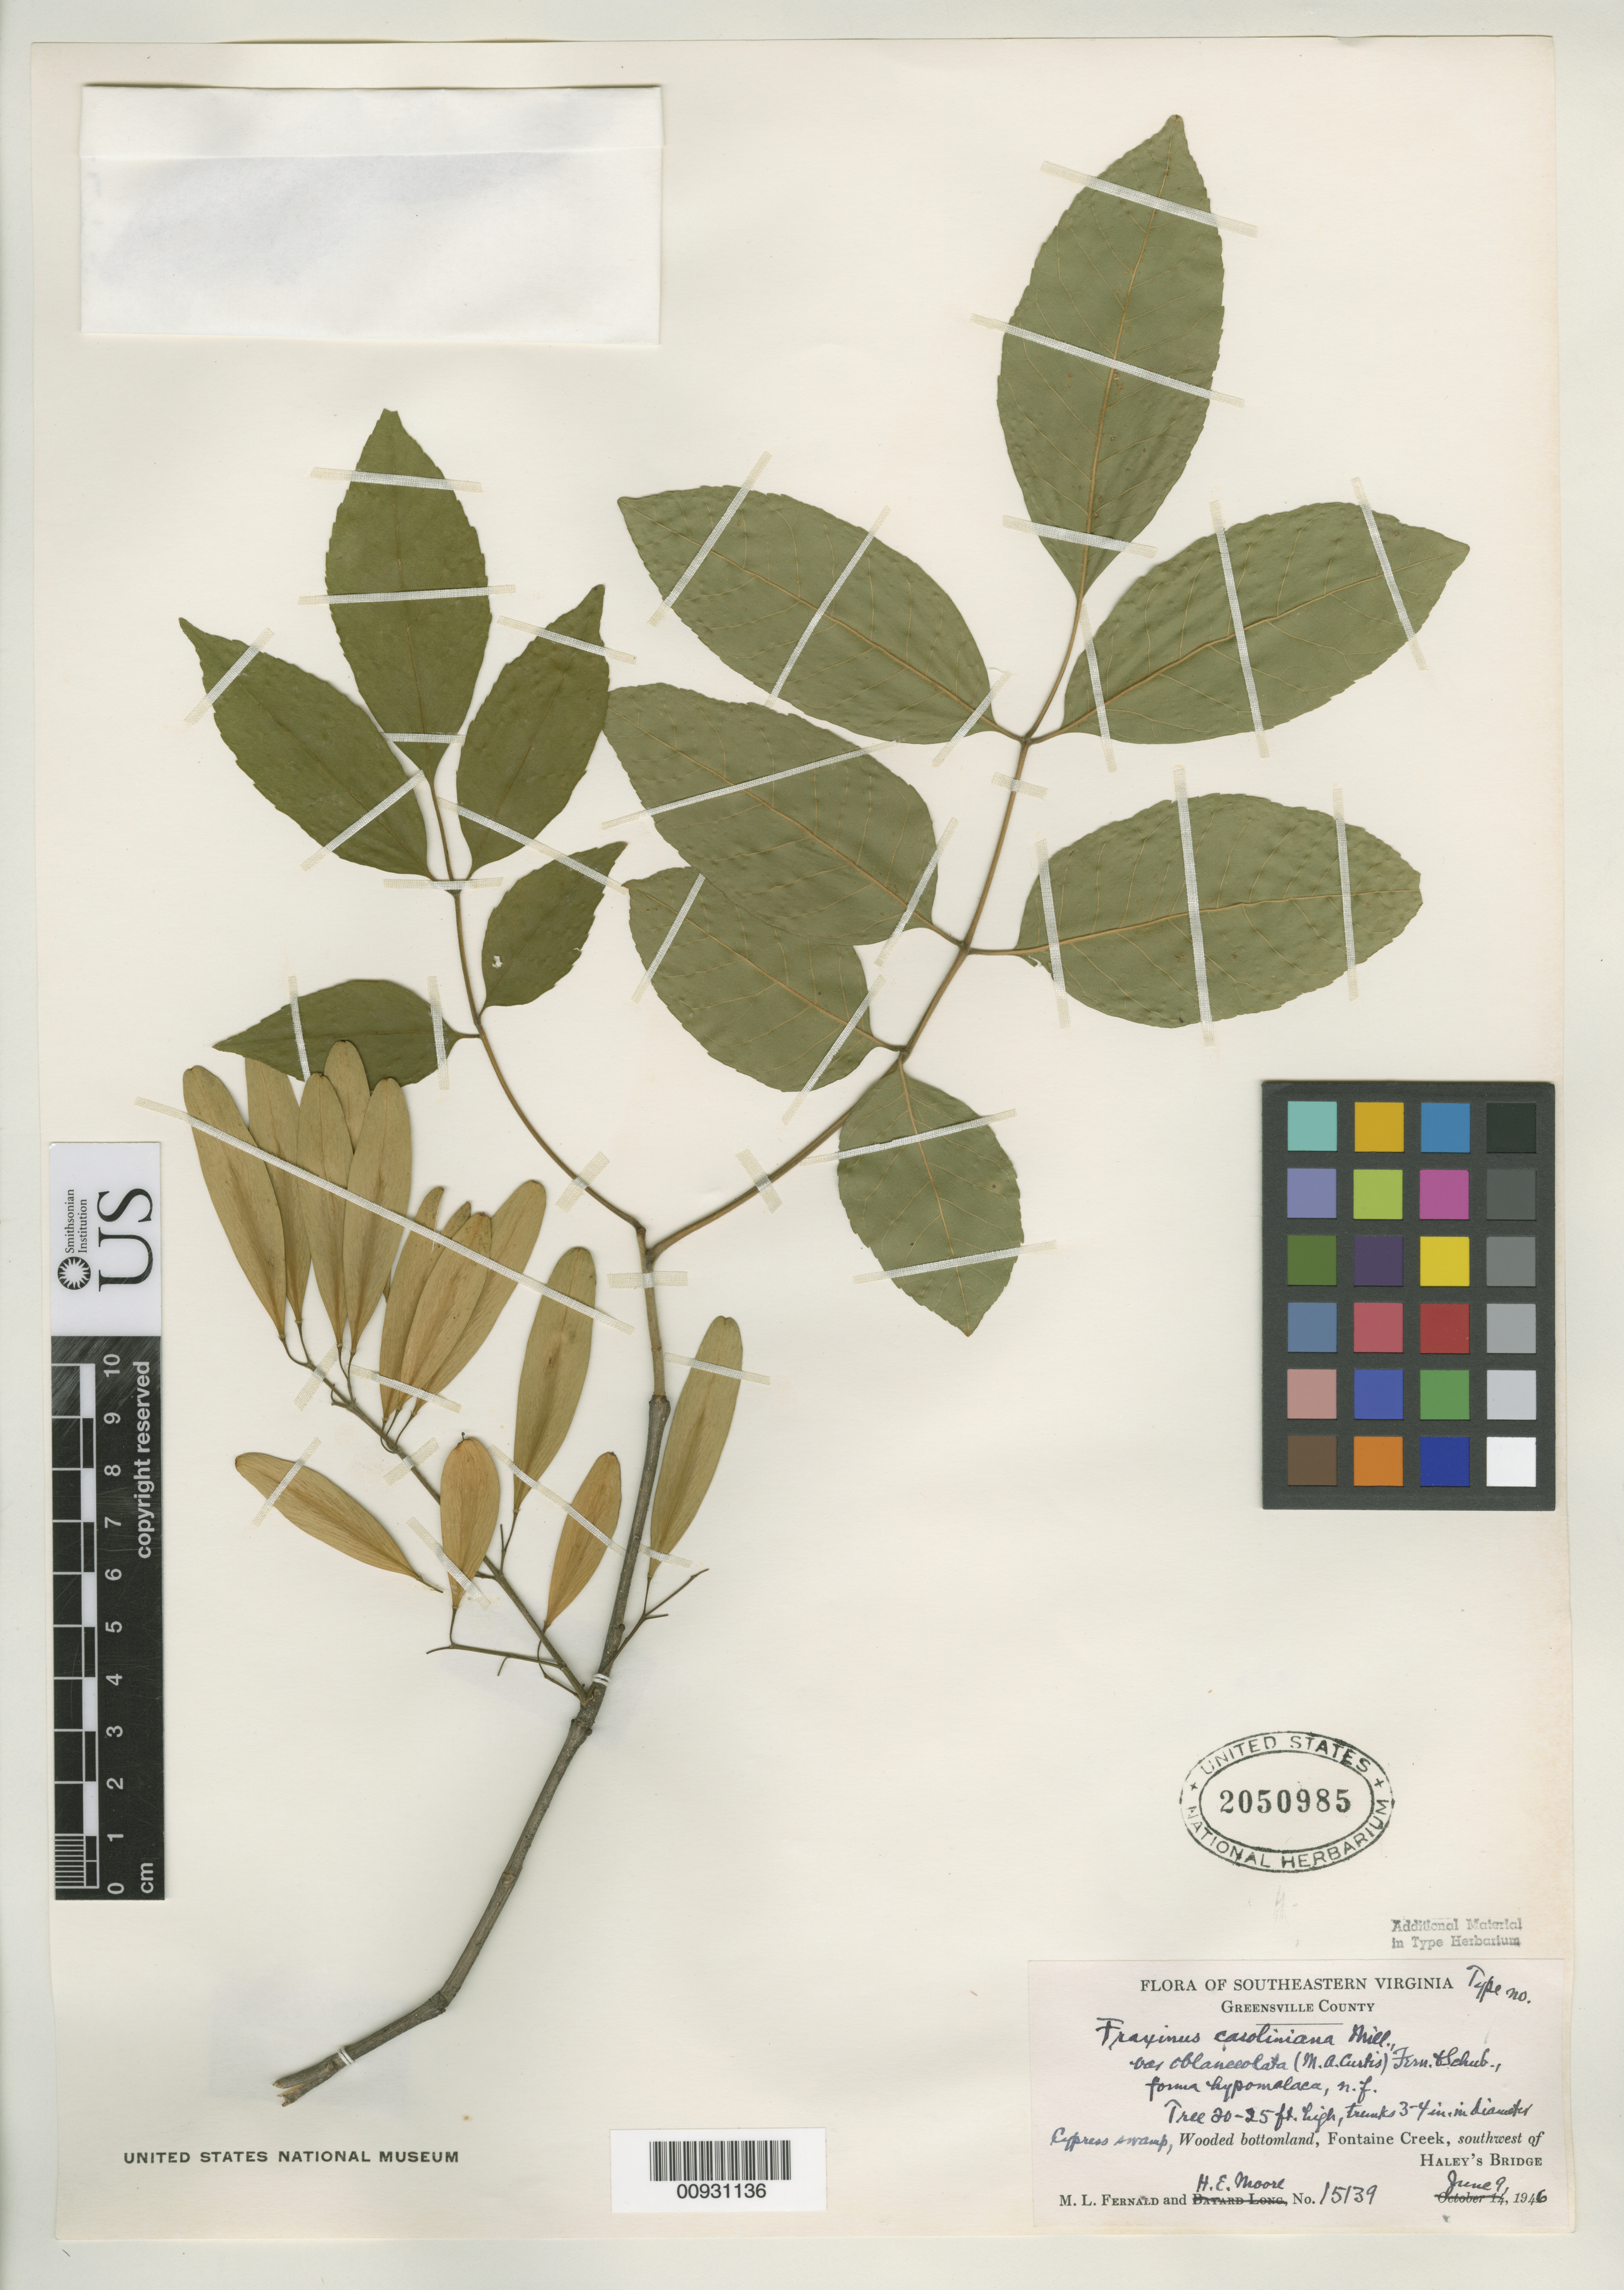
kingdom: Plantae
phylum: Tracheophyta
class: Magnoliopsida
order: Lamiales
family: Oleaceae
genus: Fraxinus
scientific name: Fraxinus caroliniana f. hypomalaca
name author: Fernald & B.G. Schub.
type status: Isotype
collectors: M. L. Fernald & H. Moore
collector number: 15139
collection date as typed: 09 Jun 1946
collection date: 1946-06-09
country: United States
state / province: Virginia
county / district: Greensville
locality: Fontaine Creek, Southwest of Haley's Bridge.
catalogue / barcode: US 2050985